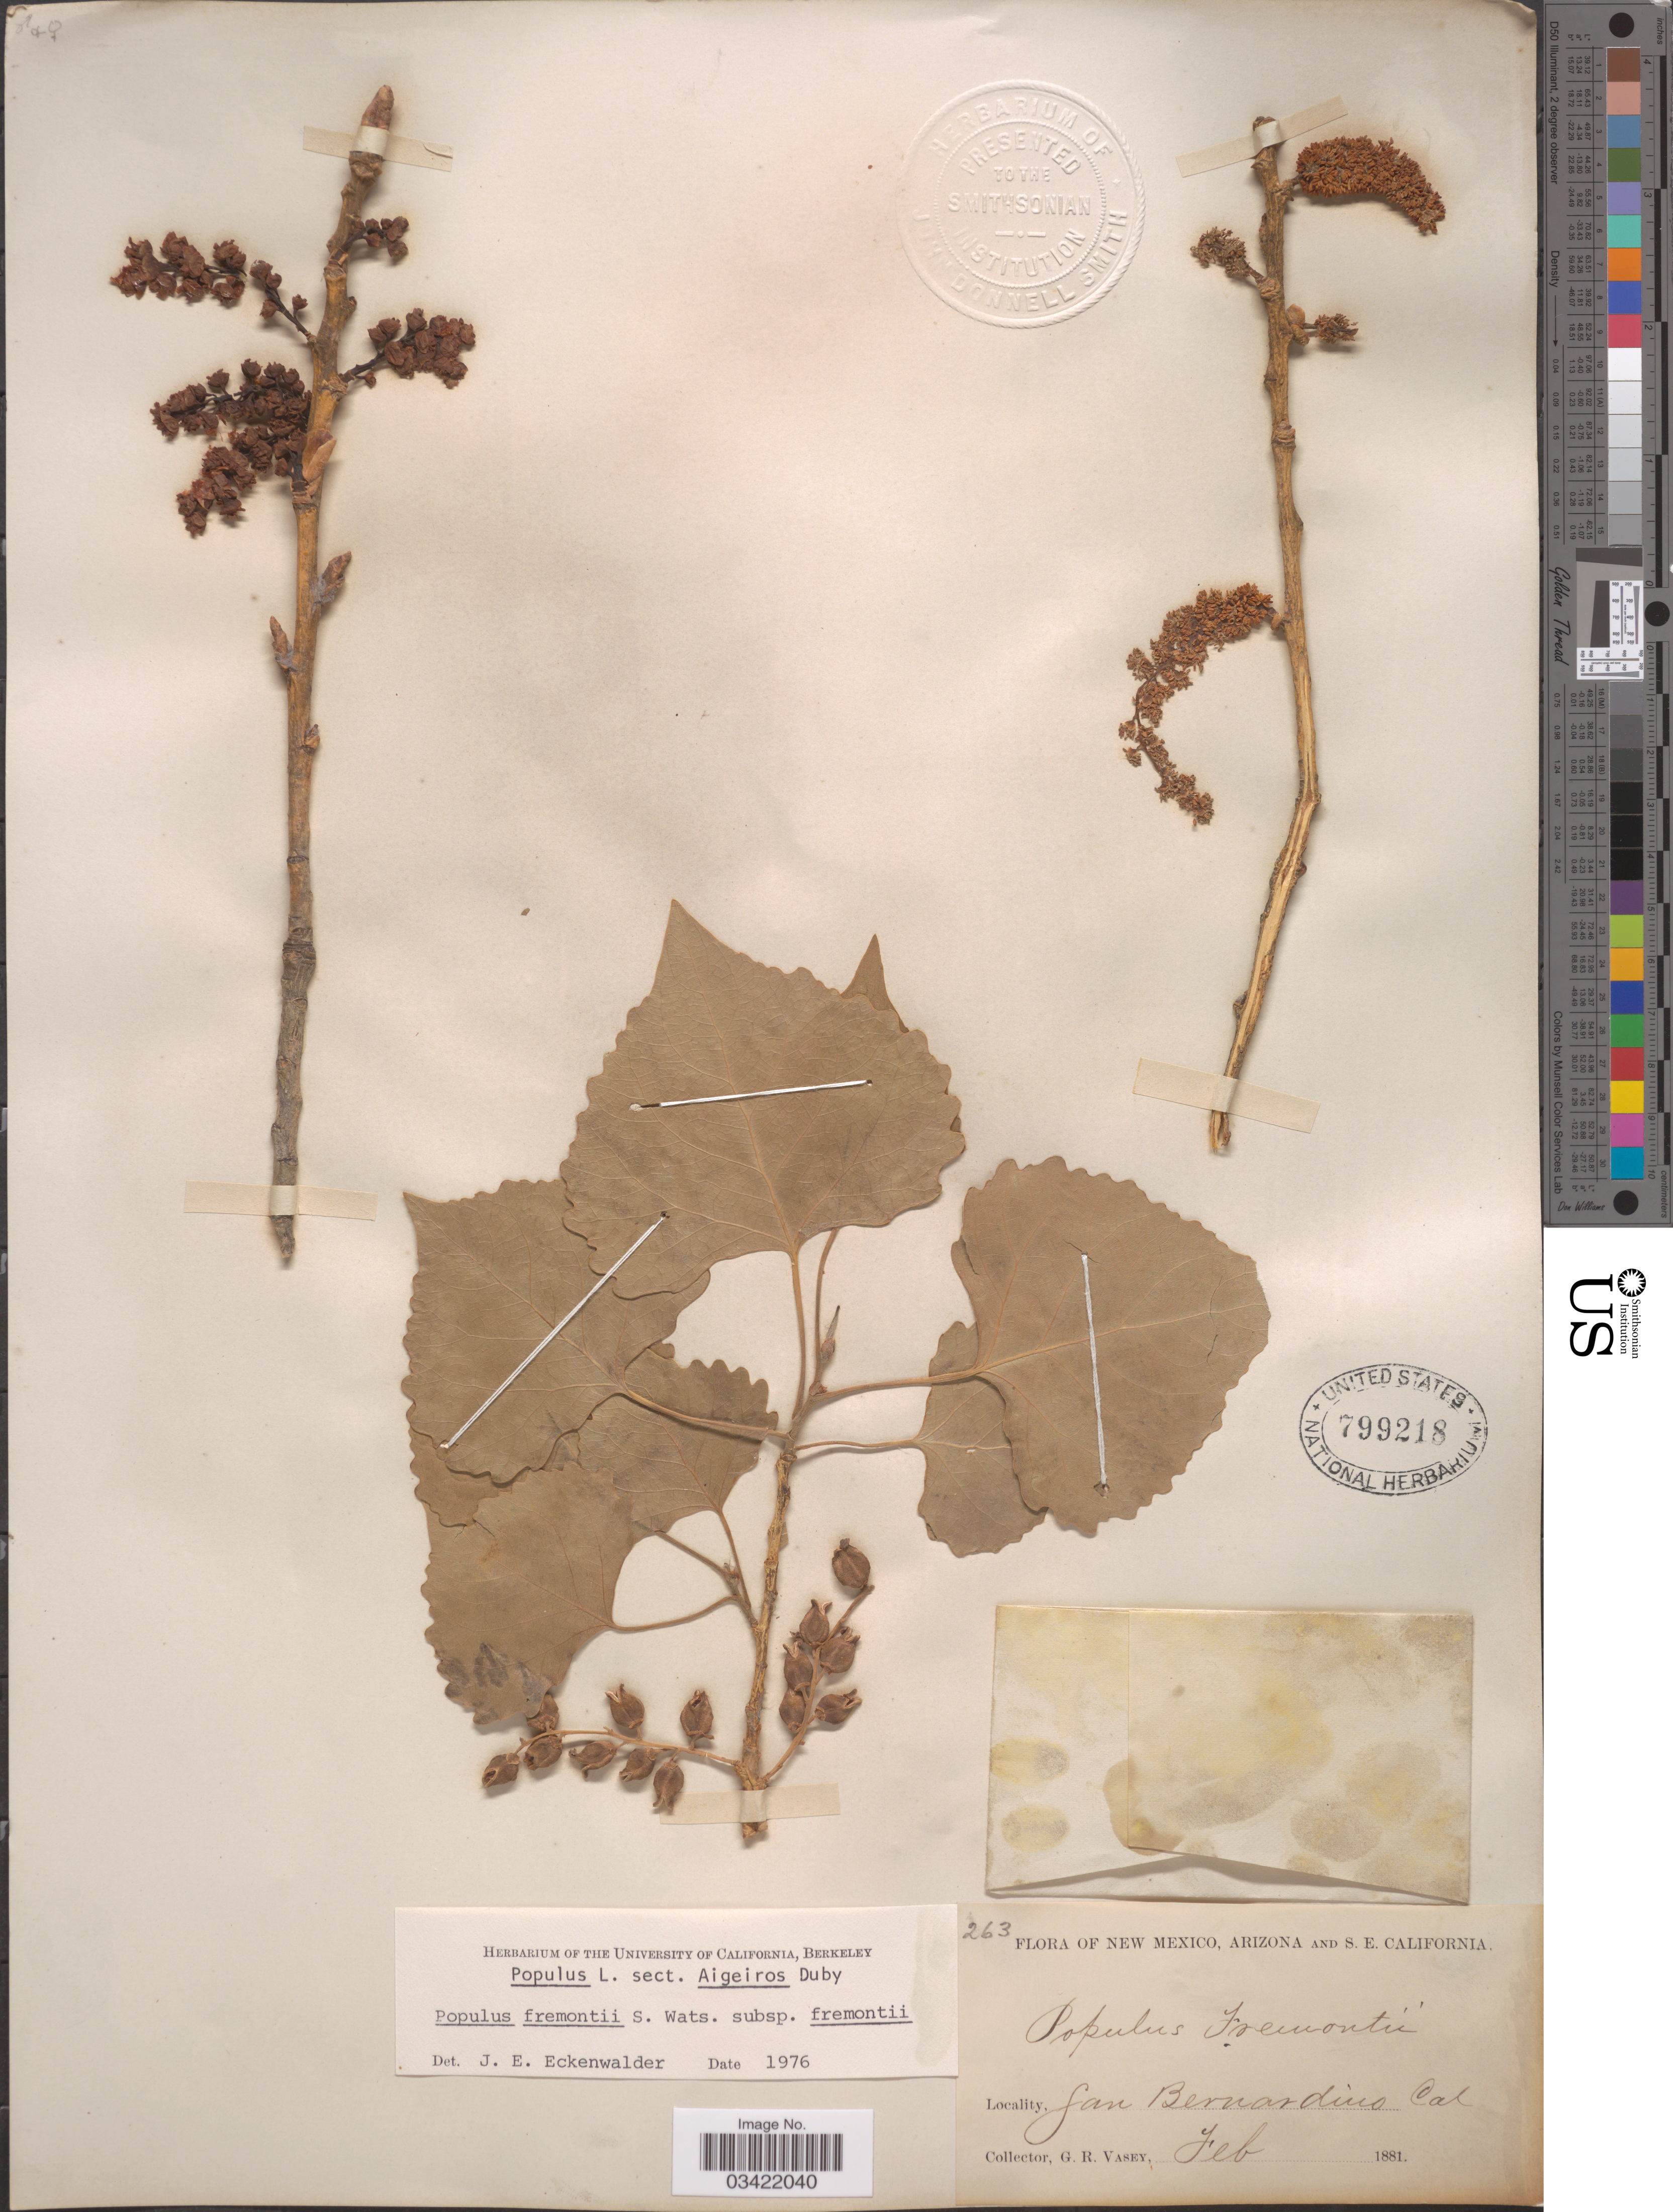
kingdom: Plantae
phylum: Tracheophyta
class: Magnoliopsida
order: Malpighiales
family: Salicaceae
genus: Populus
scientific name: Populus fremontii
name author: S. Watson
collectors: G. R. Vasey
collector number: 263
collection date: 1881-02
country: United States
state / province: California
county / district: San Bernardino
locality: S. E. California. San Bernardino.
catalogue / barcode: US 799218